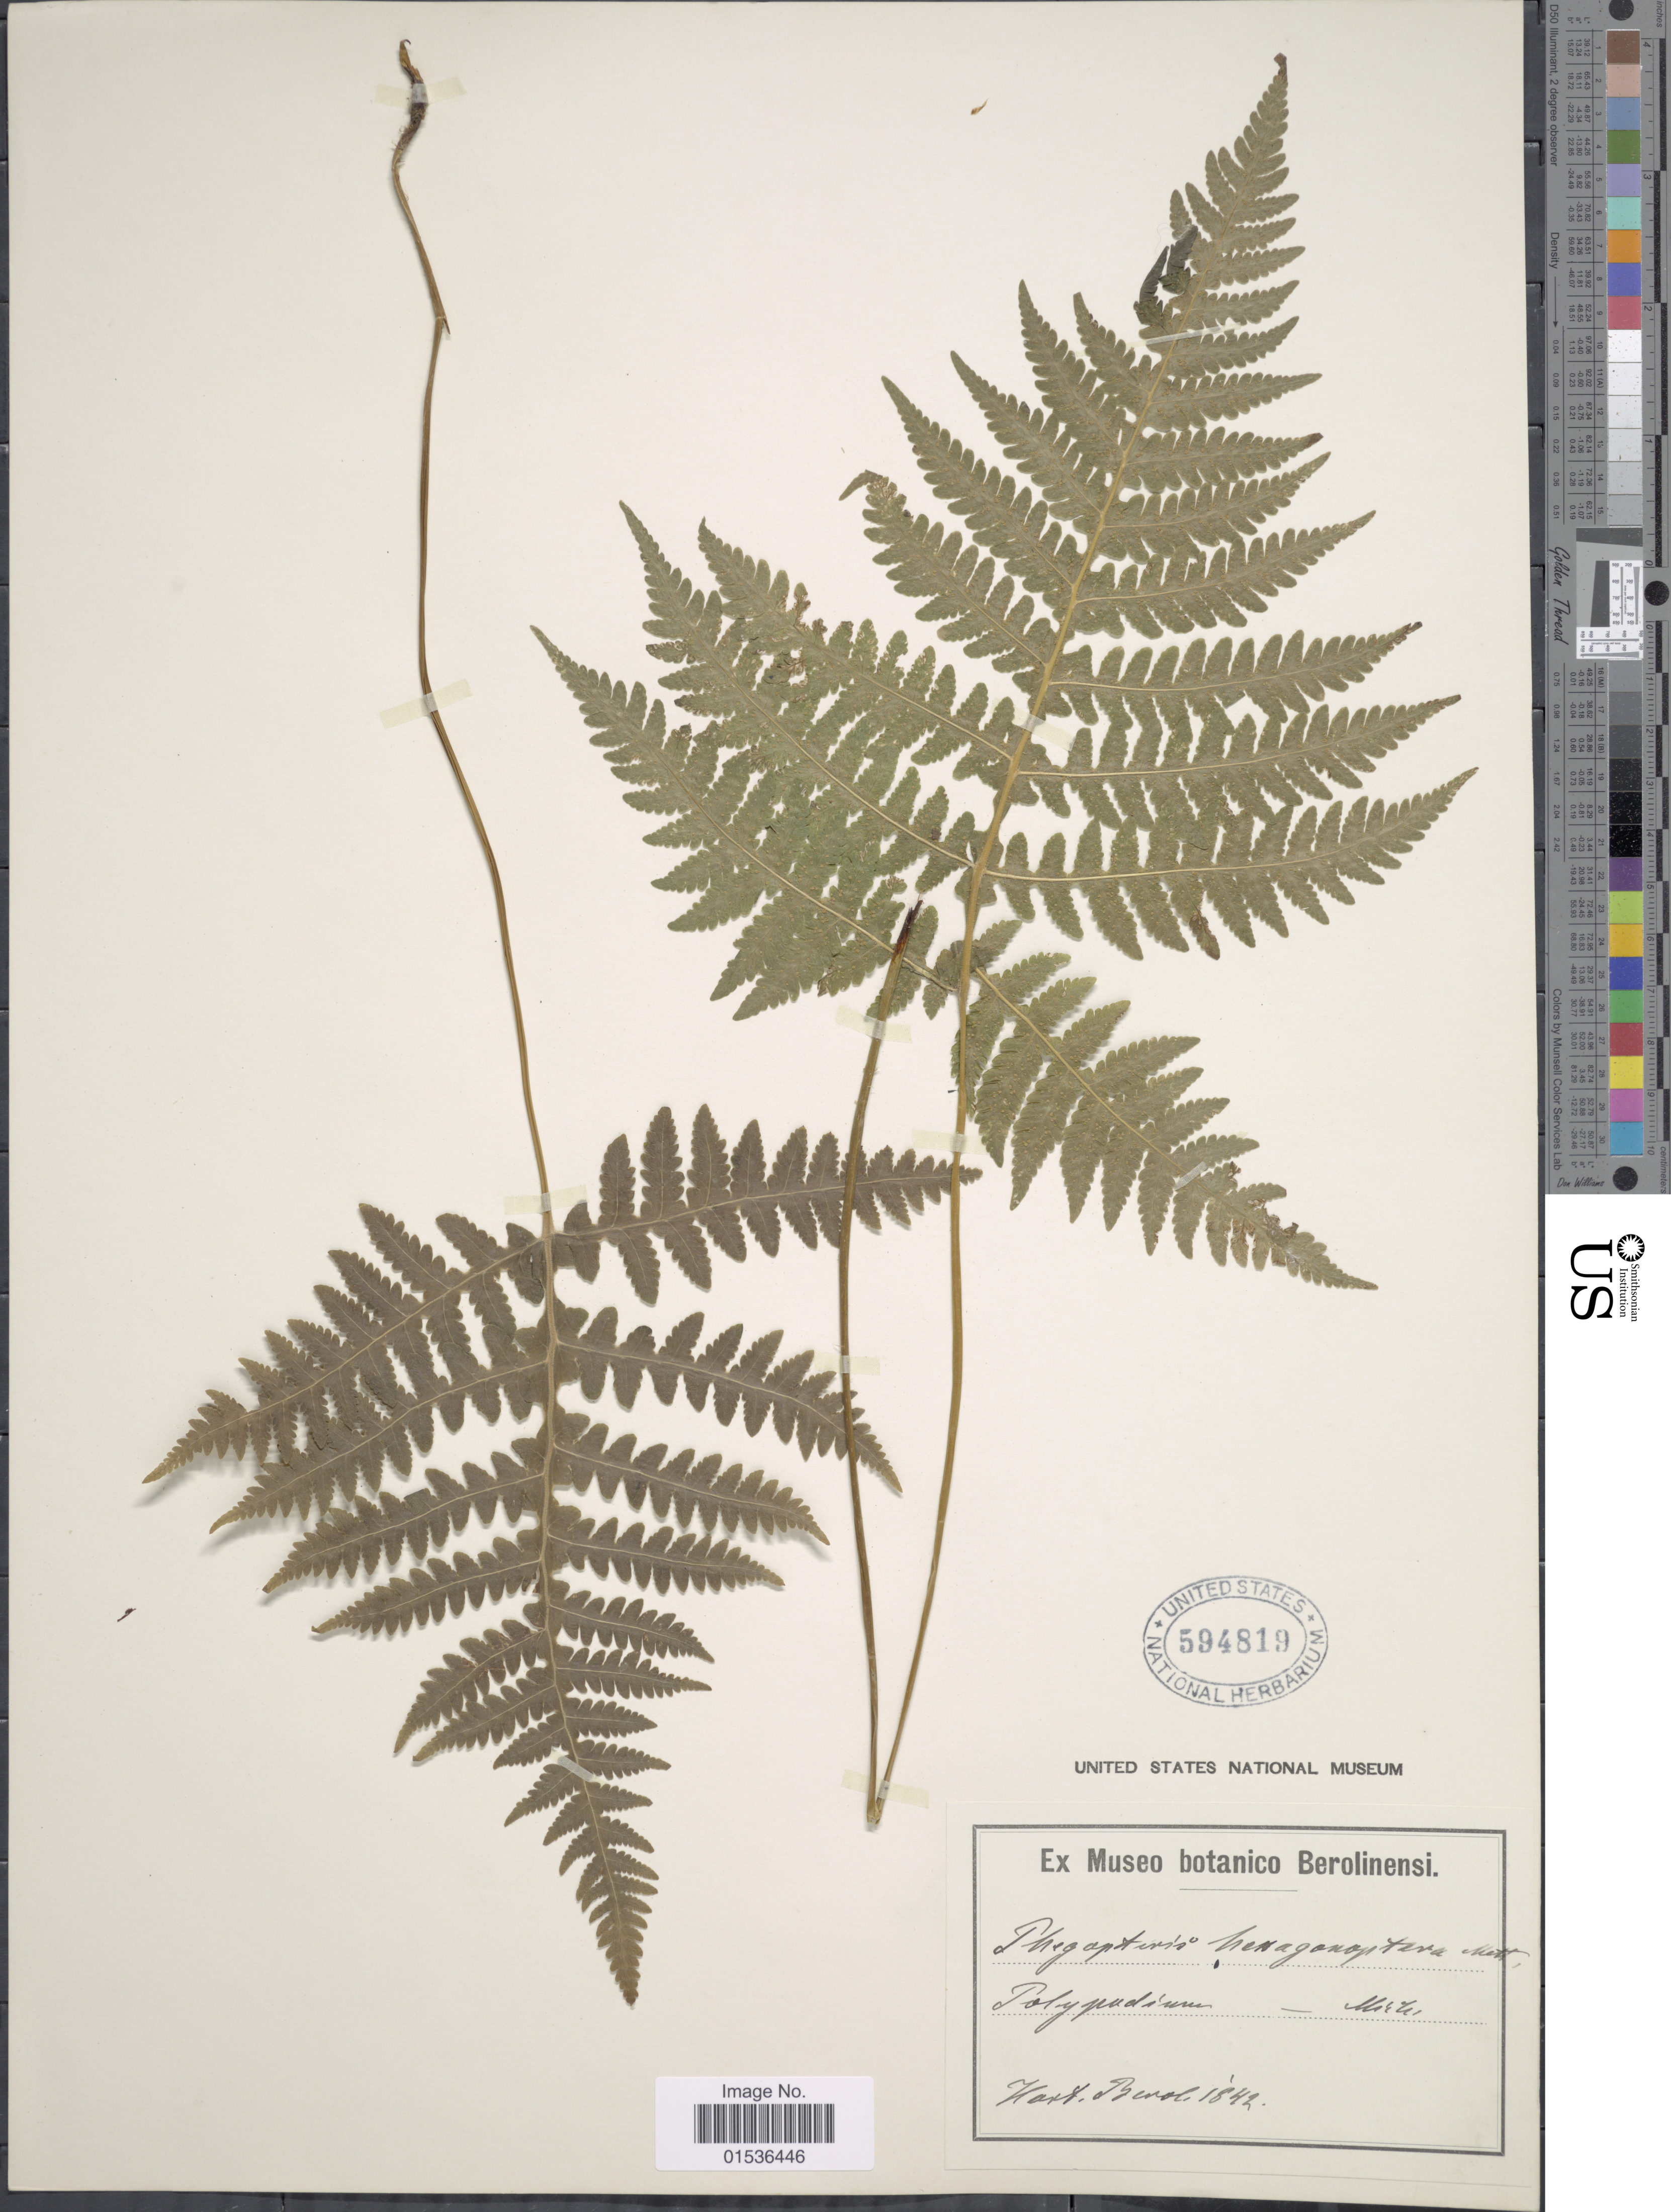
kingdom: Plantae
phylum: Tracheophyta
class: Polypodiopsida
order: Polypodiales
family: Thelypteridaceae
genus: Phegopteris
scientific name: Phegopteris hexagonoptera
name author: (Michx.) Fée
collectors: ex Museo Botanico Berolinensi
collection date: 1842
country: Germany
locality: Hort. Berol.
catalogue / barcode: US 594819